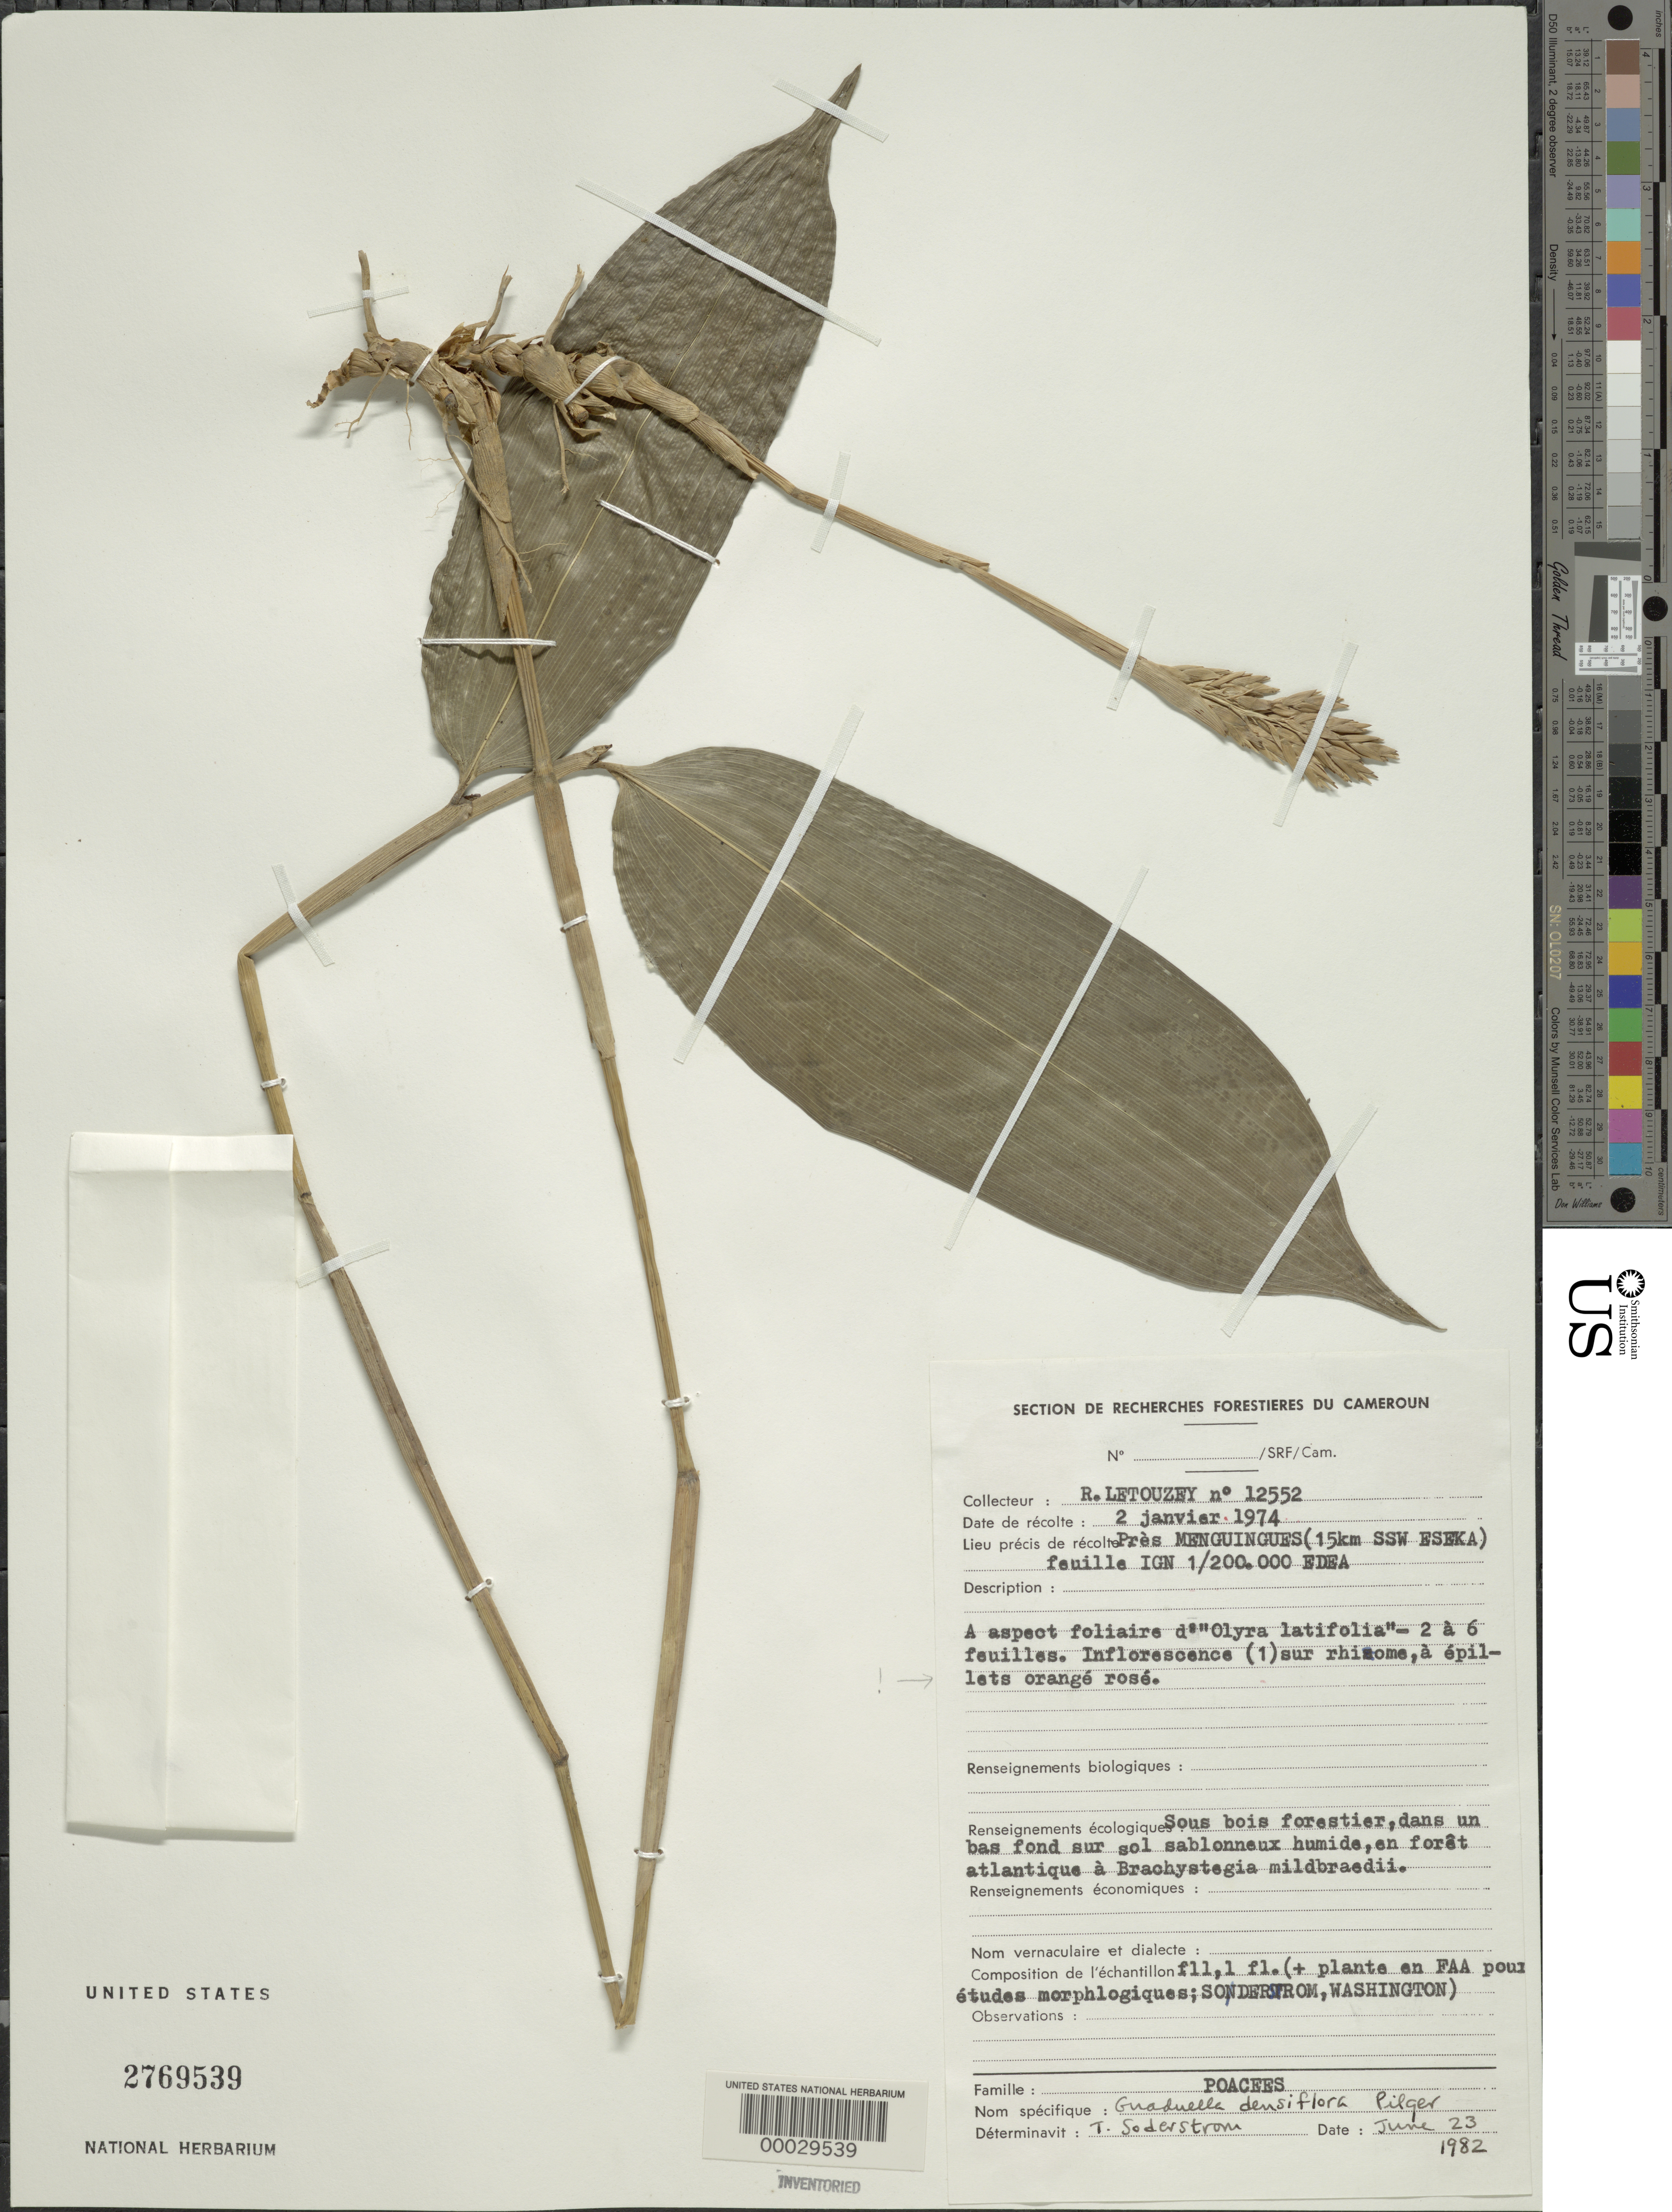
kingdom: Plantae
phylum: Tracheophyta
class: Liliopsida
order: Poales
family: Poaceae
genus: Guaduella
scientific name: Guaduella densiflora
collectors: R. Letouzey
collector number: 12552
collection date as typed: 02 Jan 1974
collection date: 1974-01-02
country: Cameroon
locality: Manguingues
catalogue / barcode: US 2769539